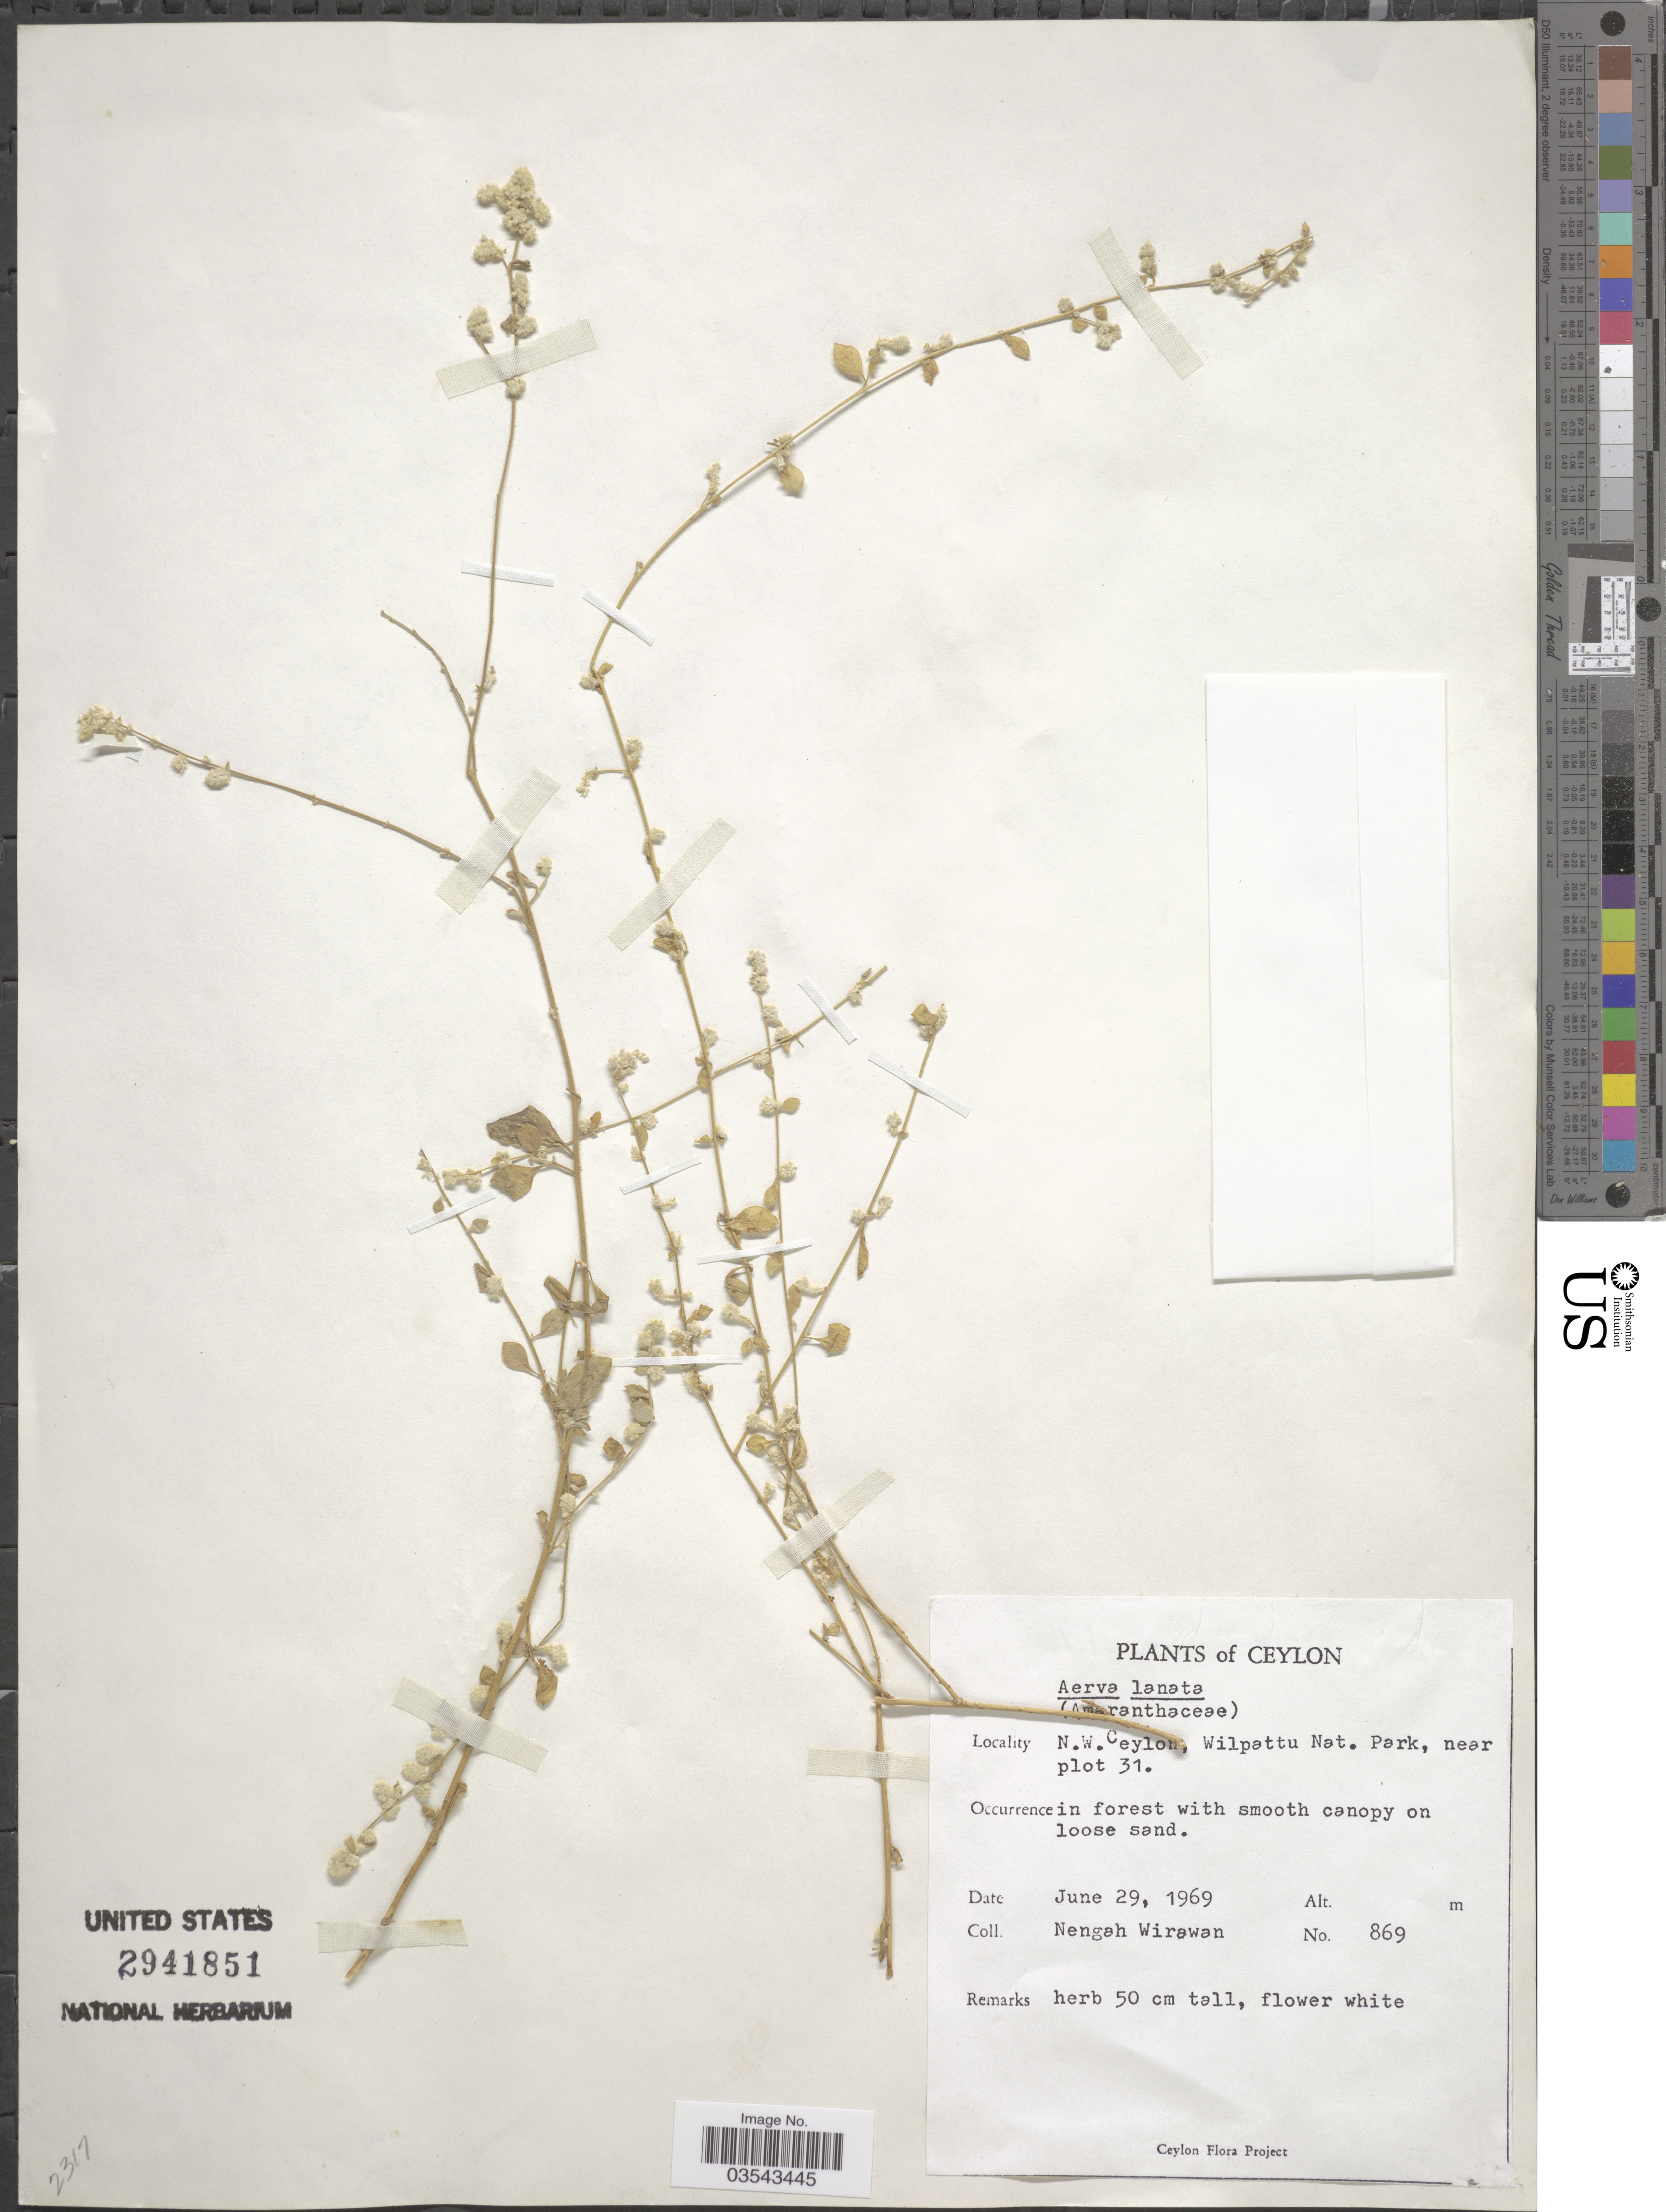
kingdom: Plantae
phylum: Tracheophyta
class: Magnoliopsida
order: Caryophyllales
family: Amaranthaceae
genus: Ouret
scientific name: Ouret lanata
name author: (L.) Kuntze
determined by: U.S. National Herbarium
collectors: N. Wirawan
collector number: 869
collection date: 1969-06-29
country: Sri Lanka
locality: Ceylon. N.W. Ceylon, Wilpattu Nat. Park, near plot 31.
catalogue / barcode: US 2941851